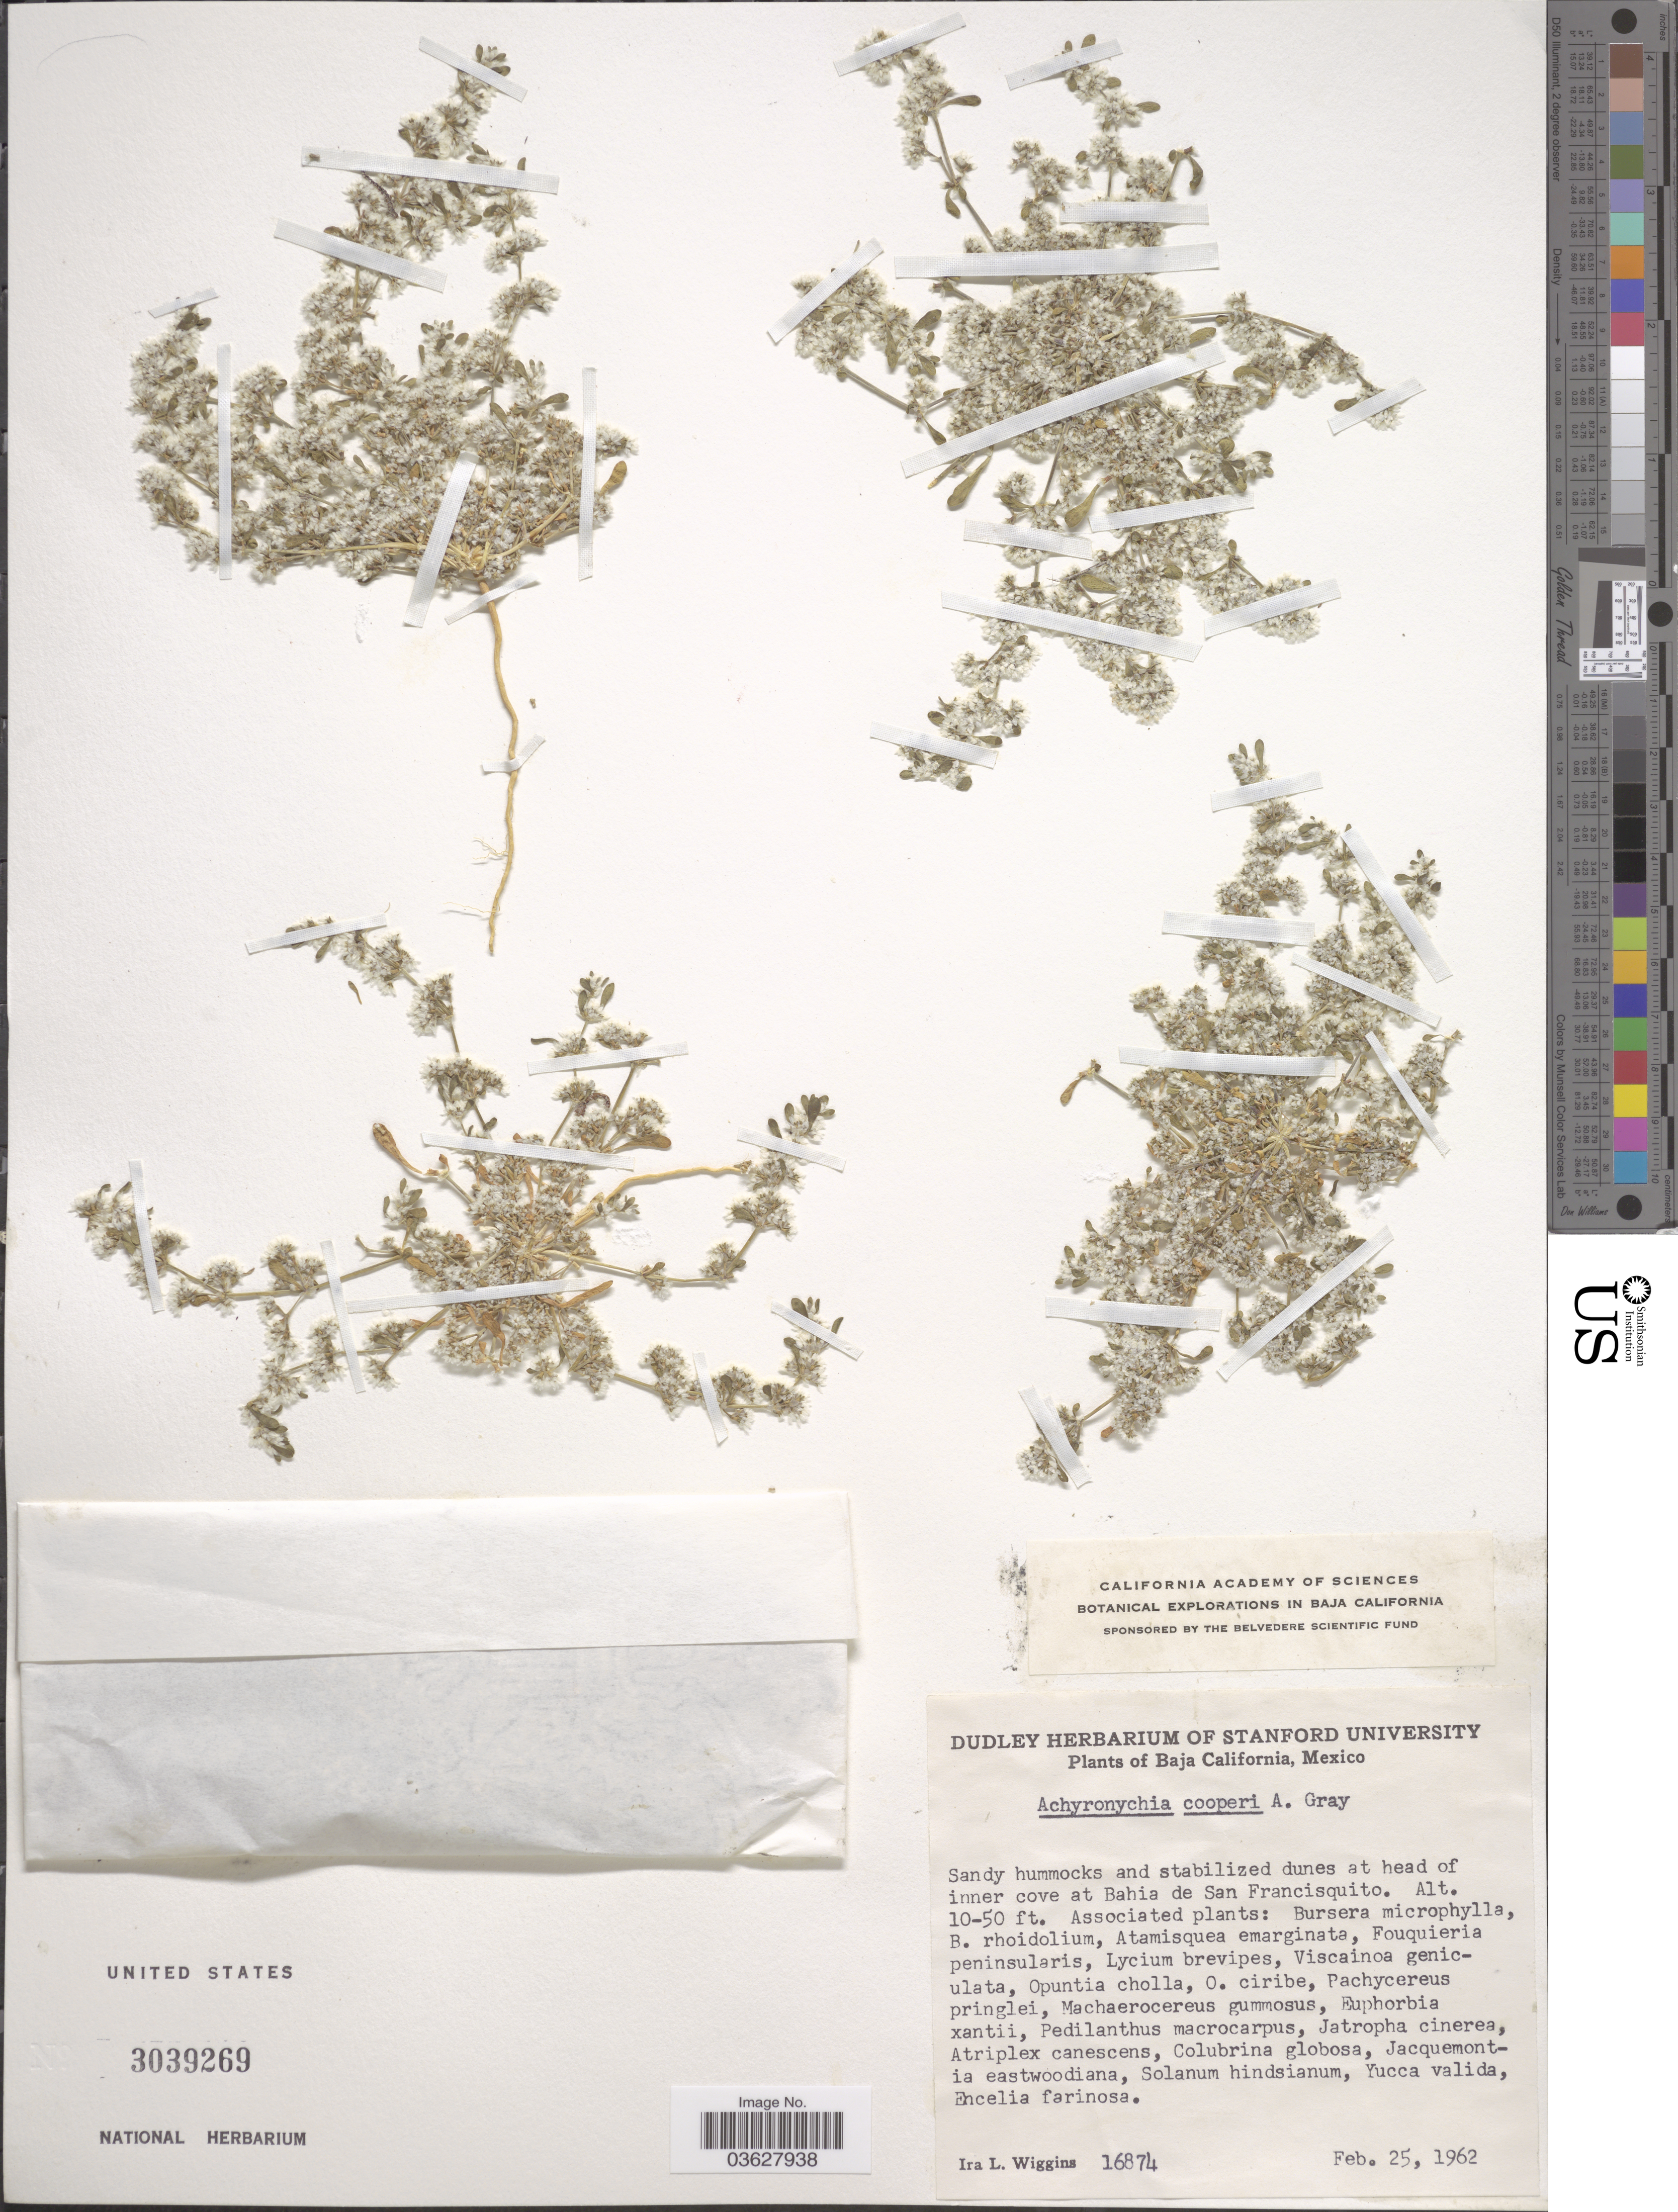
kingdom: Plantae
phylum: Tracheophyta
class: Magnoliopsida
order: Caryophyllales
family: Caryophyllaceae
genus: Achyronychia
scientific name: Achyronychia cooperi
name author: A. Gray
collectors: I. L. Wiggins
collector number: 16874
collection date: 1962-02-25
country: Mexico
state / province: Baja California Norte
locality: At head of inner cove at Bahia de San Francisquito.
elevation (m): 3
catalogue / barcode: US 3039269